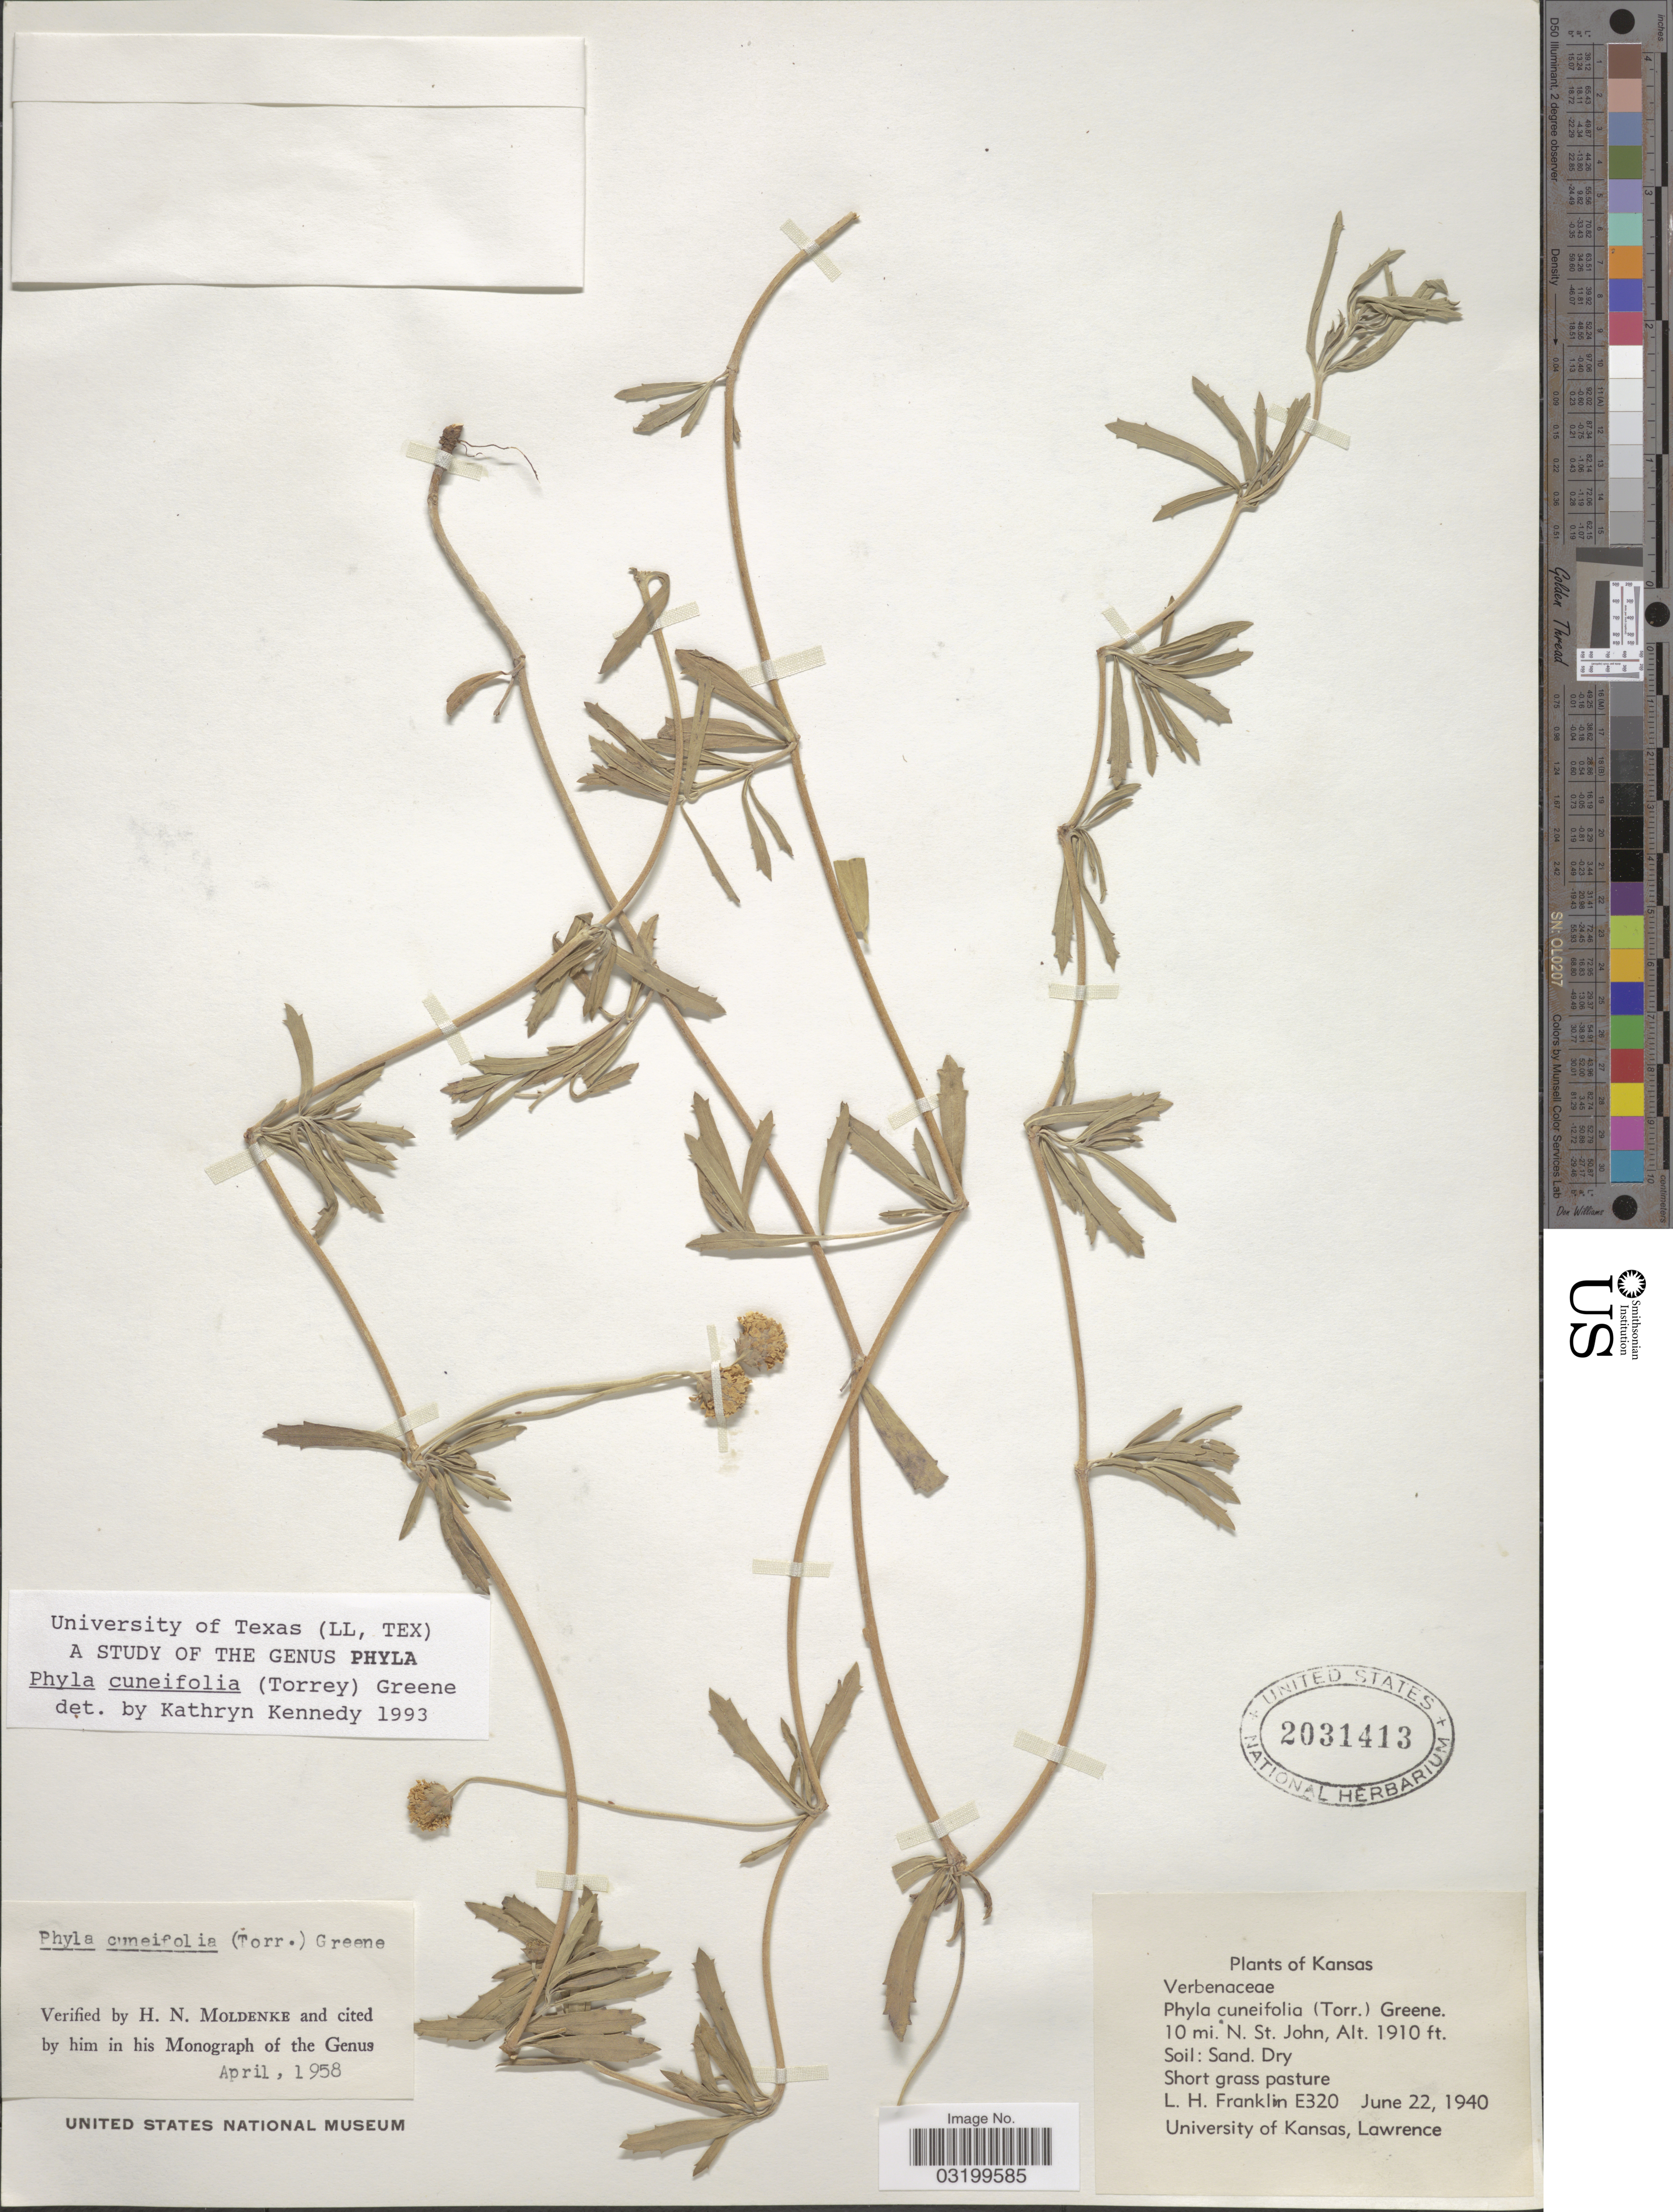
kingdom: Plantae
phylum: Tracheophyta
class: Magnoliopsida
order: Lamiales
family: Verbenaceae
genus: Phyla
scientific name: Phyla cuneifolia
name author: (Torr.) Greene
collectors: L. H. Franklin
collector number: E320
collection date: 1940-06-22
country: United States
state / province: Kansas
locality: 10 mi. N. St. John.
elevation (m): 582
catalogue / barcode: US 2031413